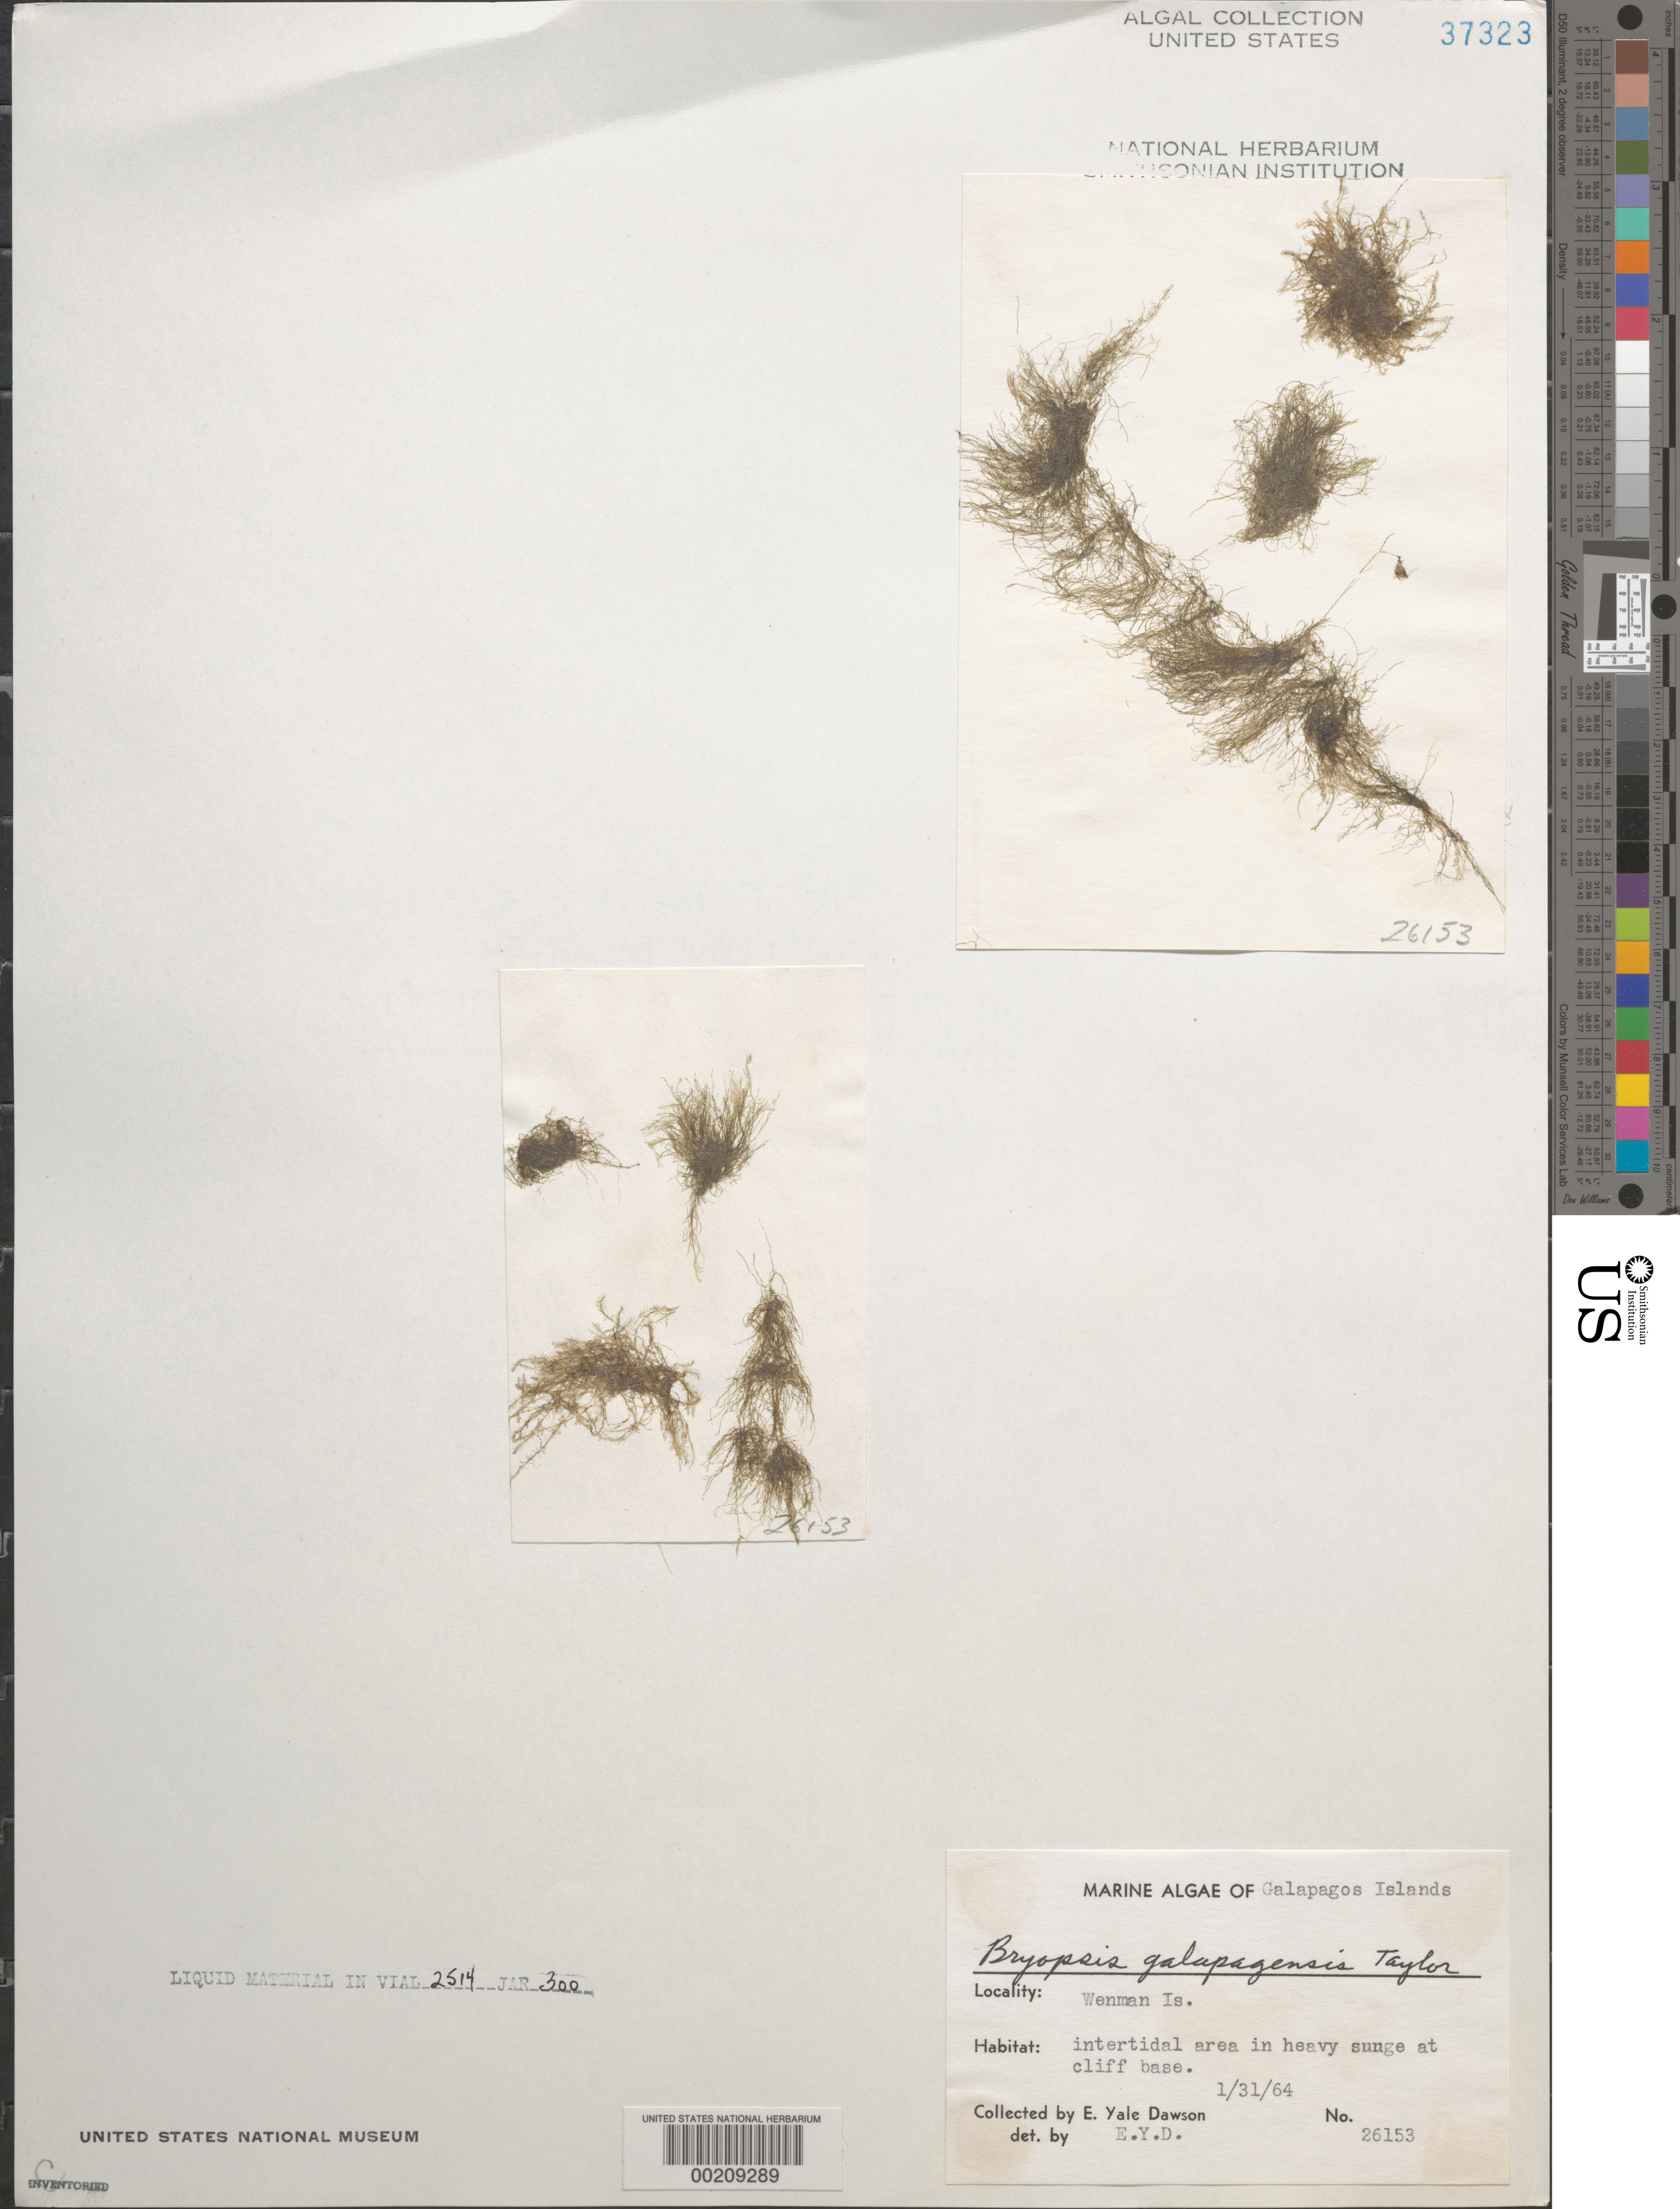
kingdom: Plantae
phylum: Chlorophyta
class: Ulvophyceae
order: Bryopsidales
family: Bryopsidaceae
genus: Bryopsis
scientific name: Bryopsis galapagensis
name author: W.R. Taylor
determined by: Dawson, E. Y.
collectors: E. Y. Dawson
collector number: EYD 26153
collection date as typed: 31 Jan 1964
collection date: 1964-01-31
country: Ecuador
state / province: Colón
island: Wenman [Wolf]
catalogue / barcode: US 37323